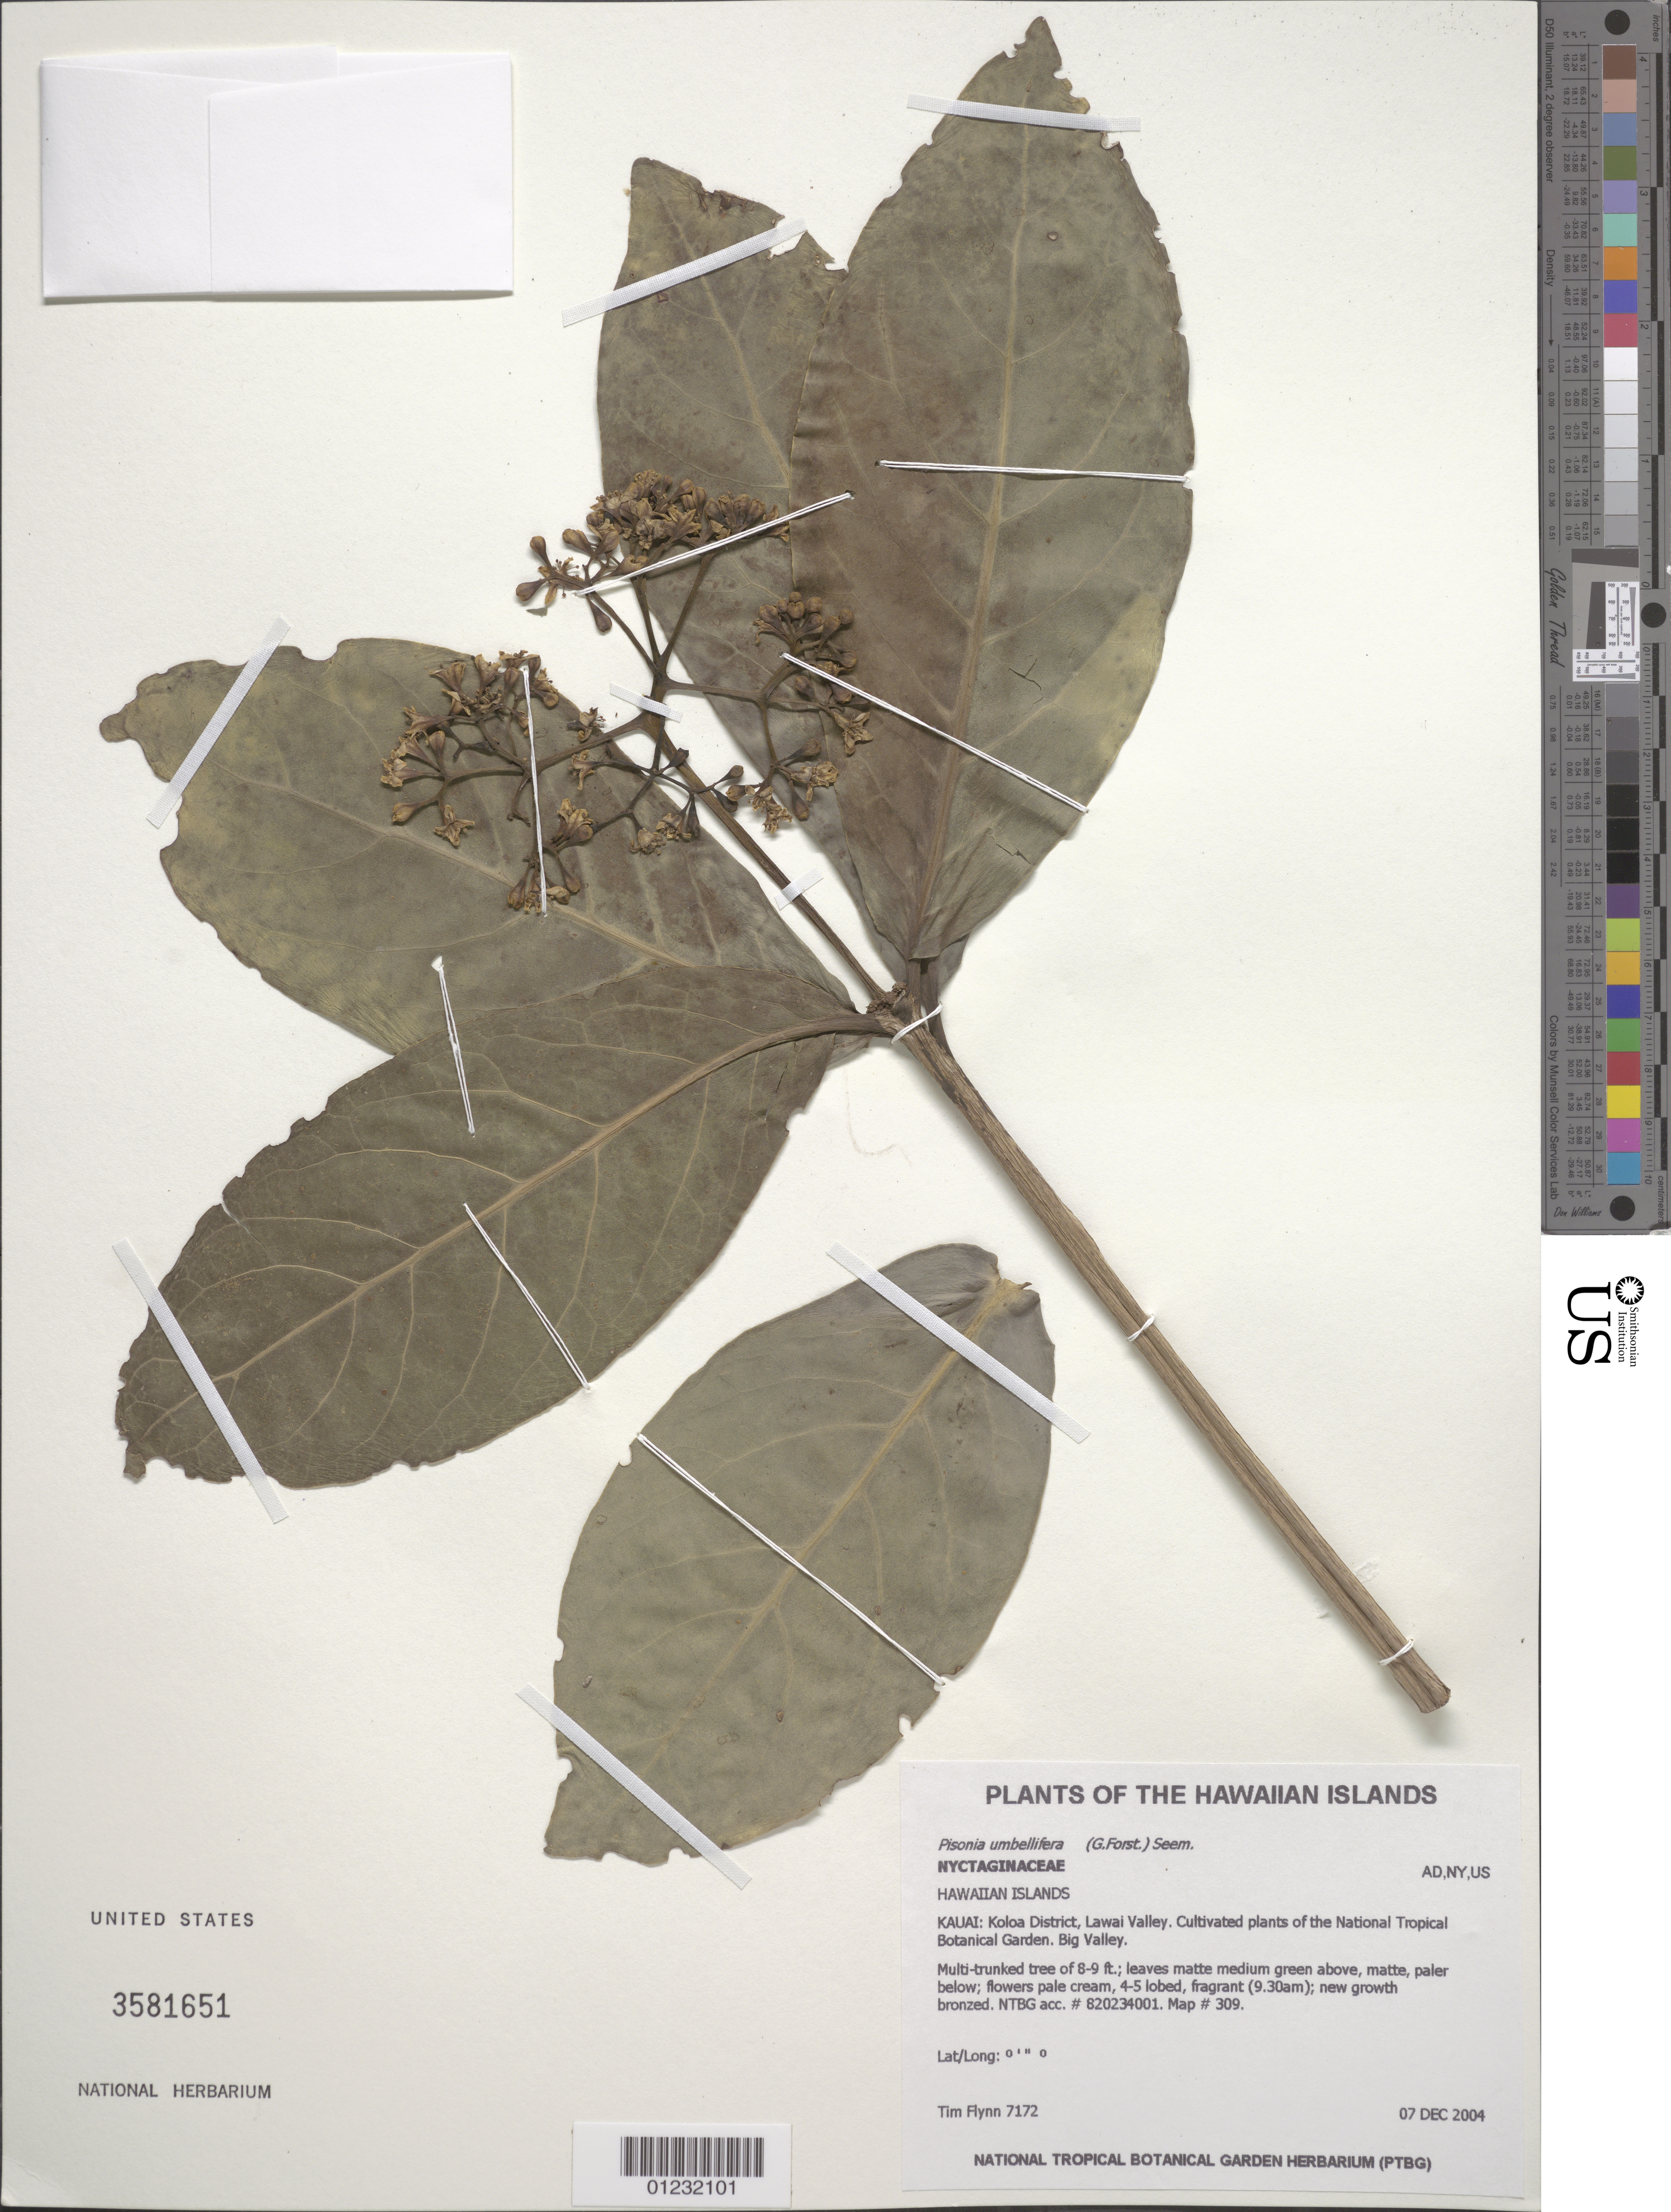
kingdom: Plantae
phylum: Tracheophyta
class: Magnoliopsida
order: Caryophyllales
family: Nyctaginaceae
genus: Ceodes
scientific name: Ceodes umbellifera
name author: J.R. Forst. & G. Forst.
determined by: Wagner, W. L., (BOT), Smithsonian Institution - National Museum of Natural History (UNITED STATES)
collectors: T. W. Flynn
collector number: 7017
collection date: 2004-12-07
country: United States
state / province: Hawaii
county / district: Kauai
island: Kaua'i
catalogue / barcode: US 3581651